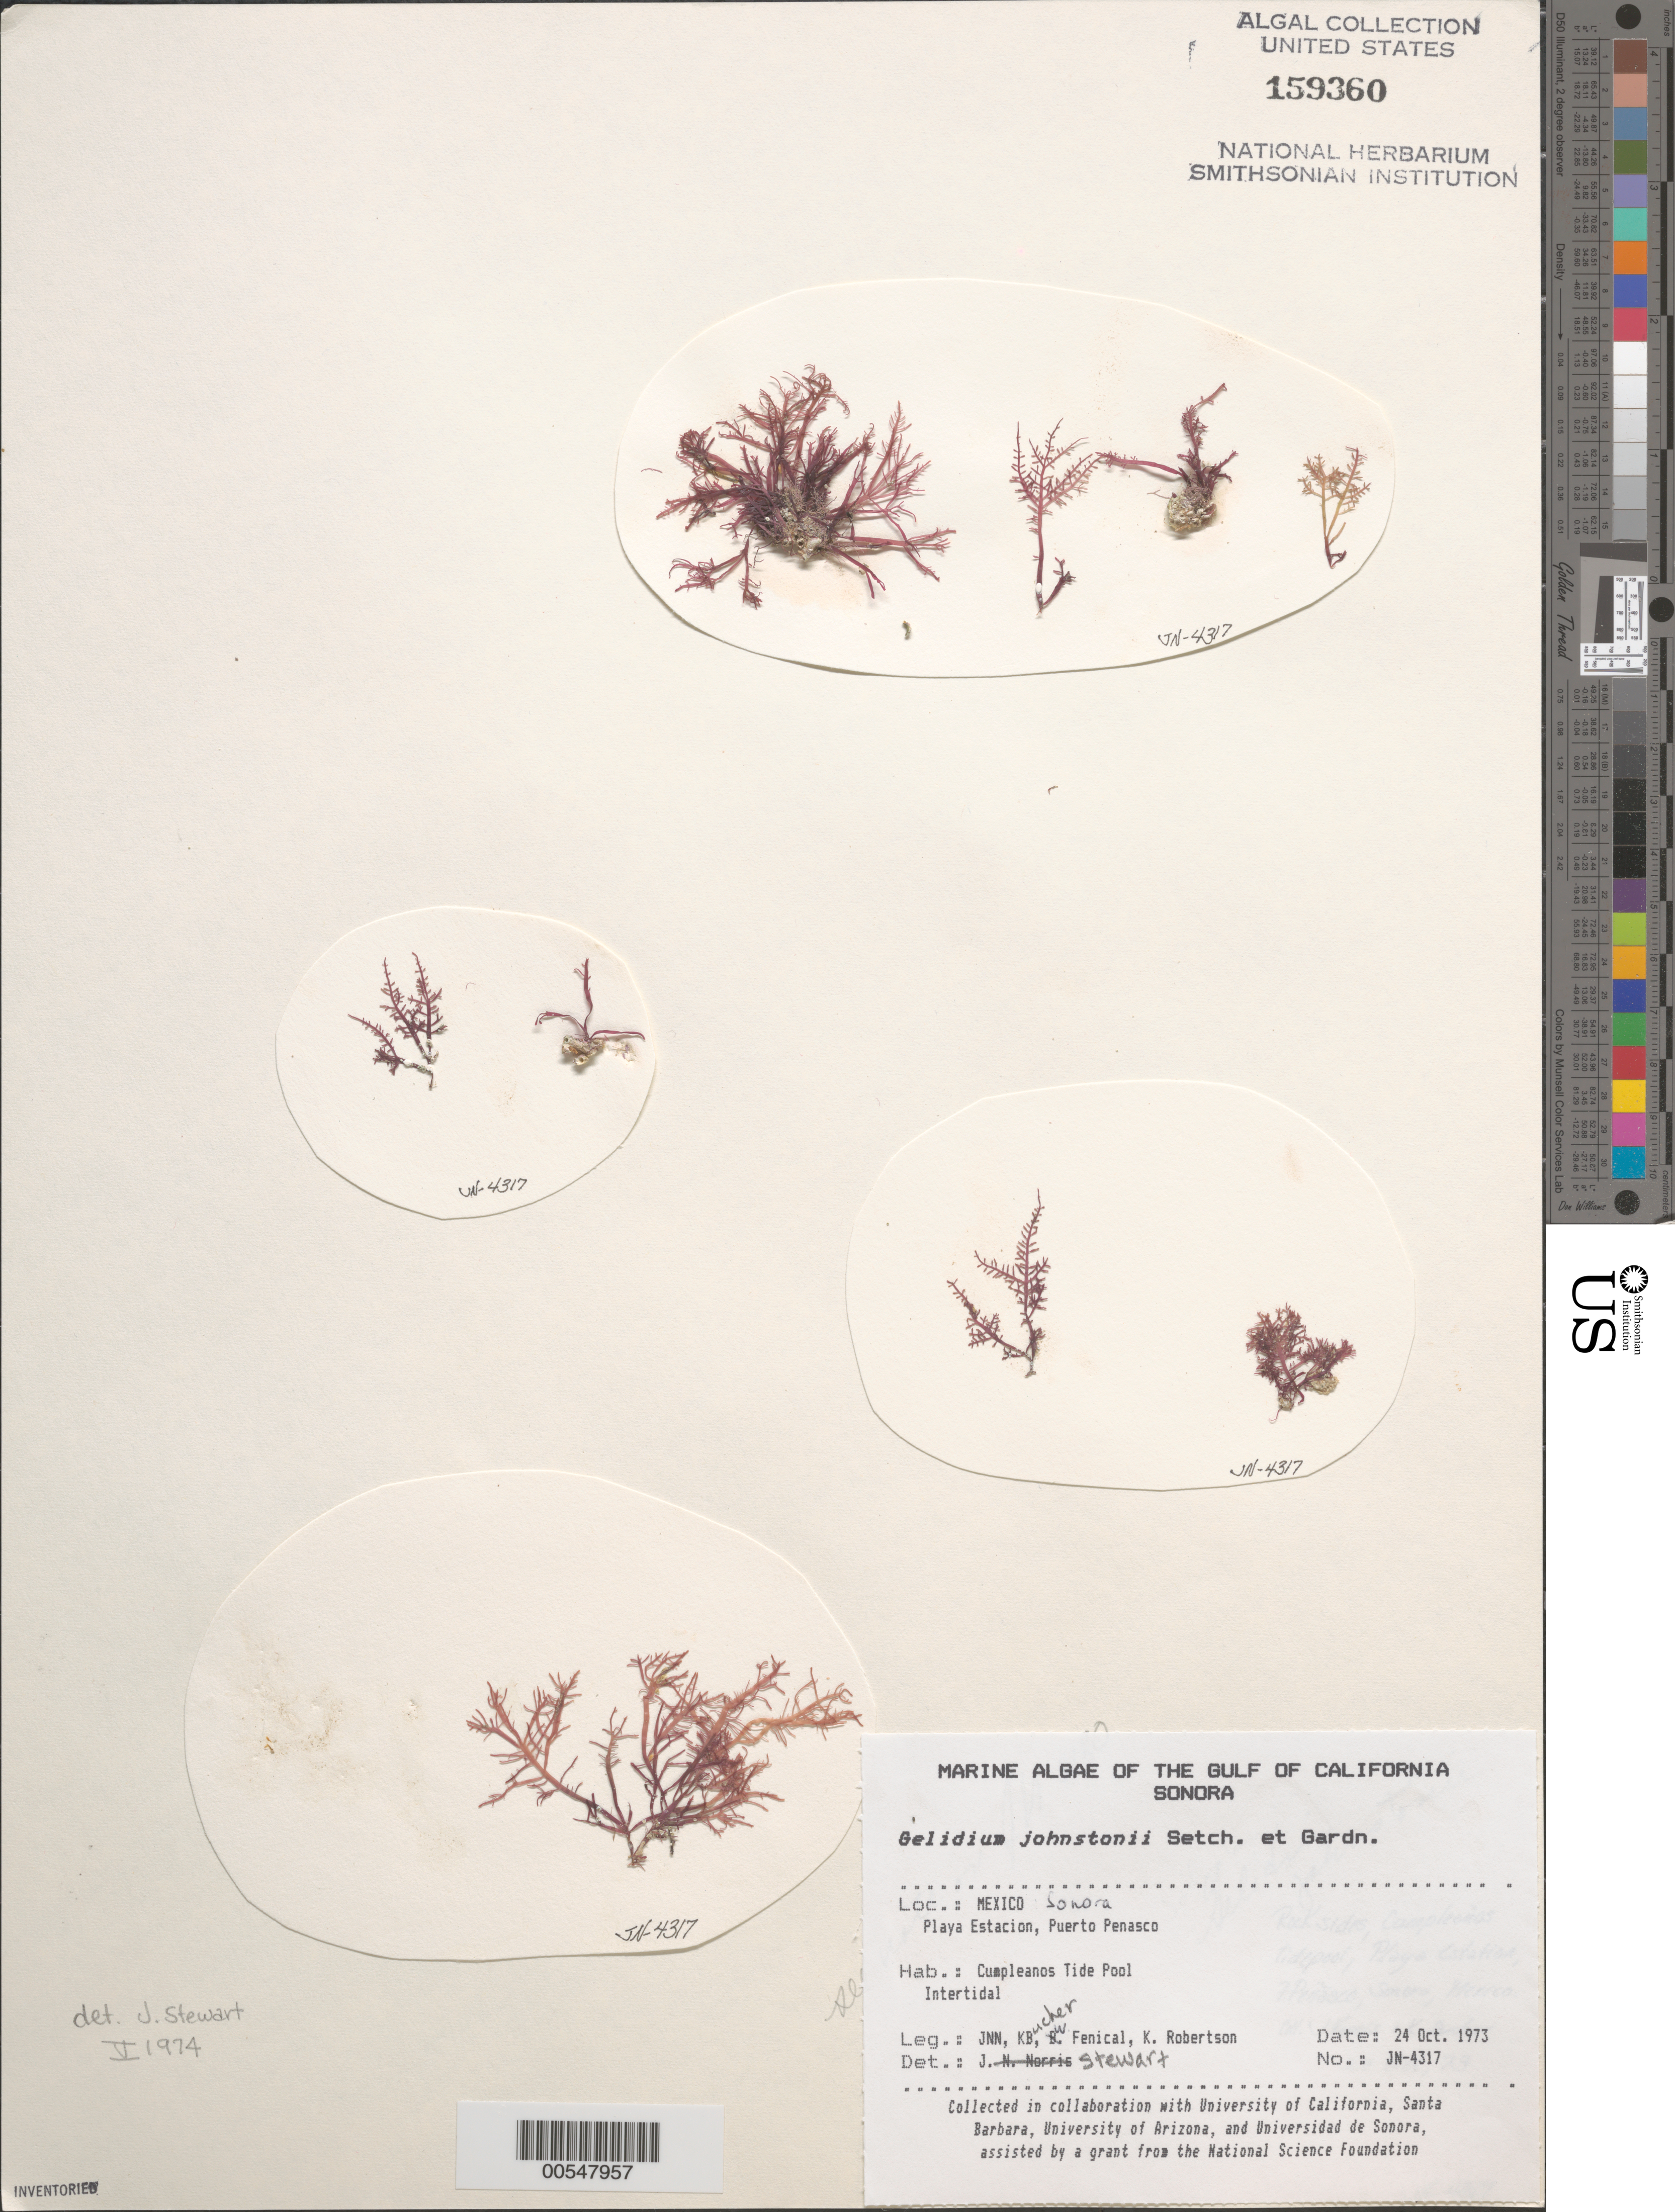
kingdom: Plantae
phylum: Rhodophyta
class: Florideophyceae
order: Gelidiales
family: Gelidiaceae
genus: Gelidium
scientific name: Gelidium johnstonii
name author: Setchell & N.L. Gardner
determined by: Stewart, J.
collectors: J. N. Norris, K. E. Bucher, W. Fenical & K. Robertson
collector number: JN-4317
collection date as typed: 24 Oct 1973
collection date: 1973-10-24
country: Mexico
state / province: Sonora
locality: Playa Estacion, Puerto Penasco, Cumpleanos Tide Pool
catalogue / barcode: US 159360